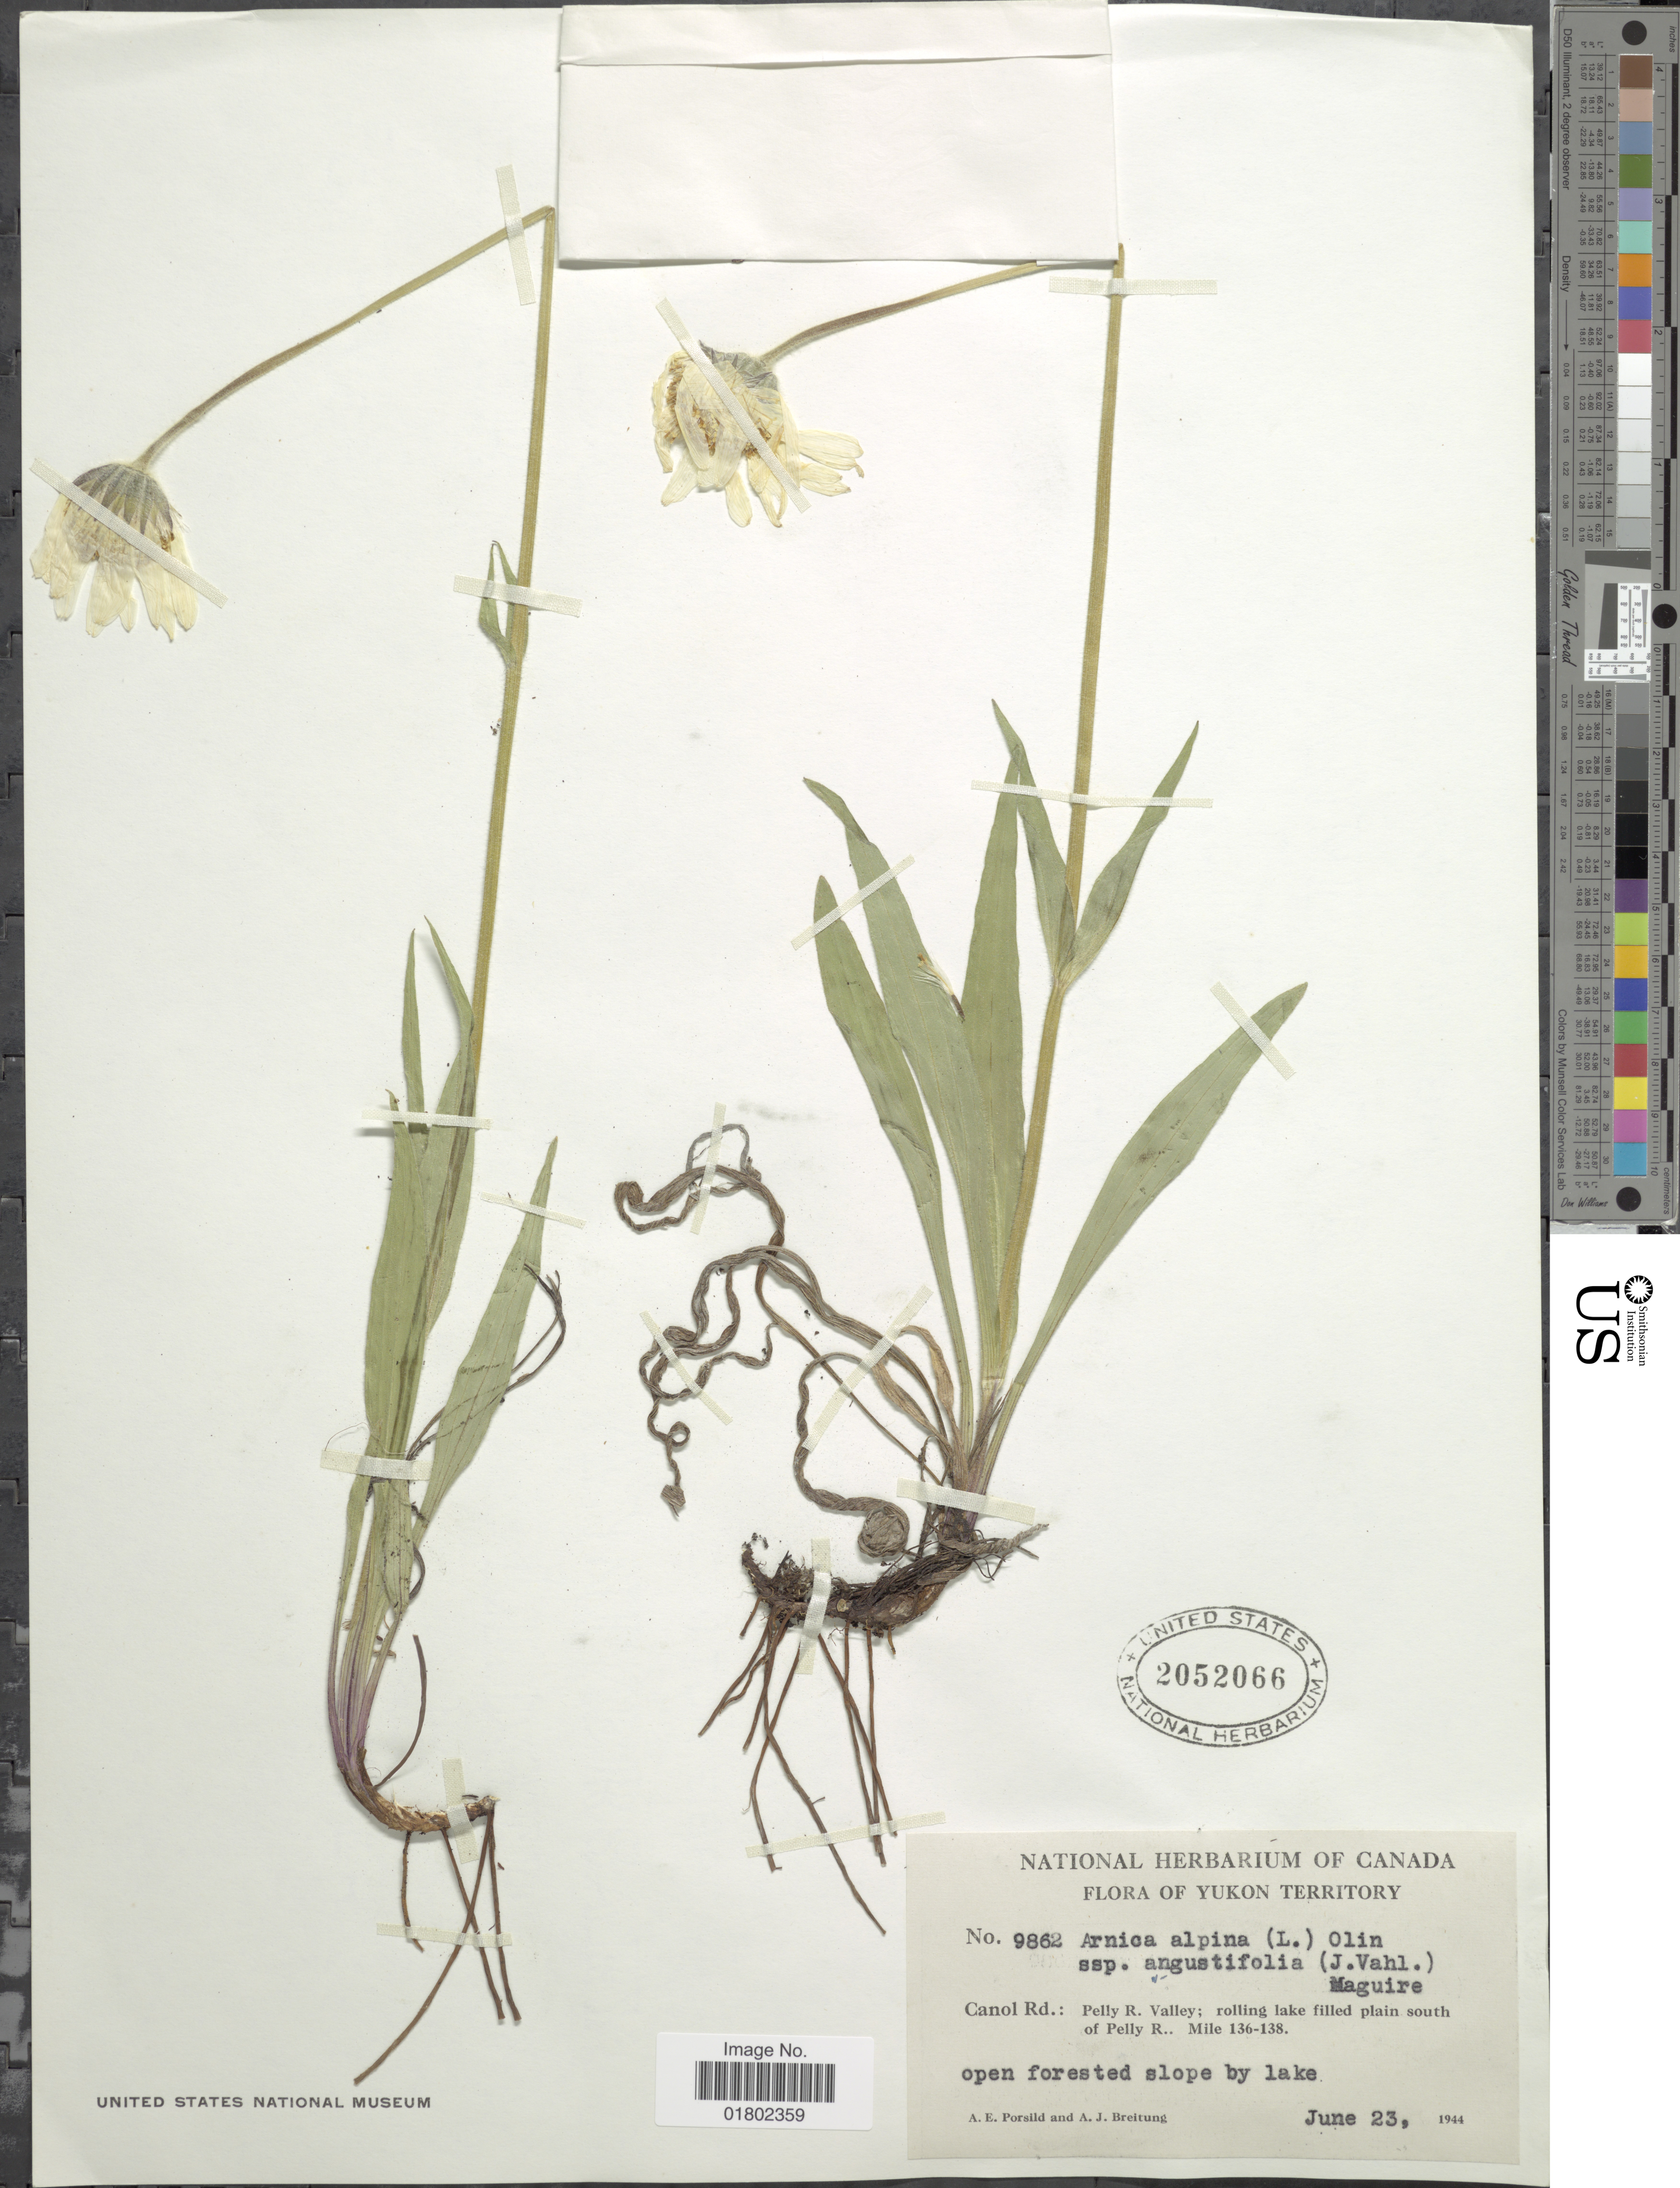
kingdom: Plantae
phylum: Tracheophyta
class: Magnoliopsida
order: Asterales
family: Asteraceae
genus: Arnica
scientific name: Arnica alpina var. angustifolia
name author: (Vahl) Maguire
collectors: A. E. Porsild & A. Breitung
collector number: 9862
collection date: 1944-06-23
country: Canada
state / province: Yukon Territory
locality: Canol Rd.: Pelly R. Valley; rolling lake filled plain south of Pelly R., Mile 136-138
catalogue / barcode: US 2052066